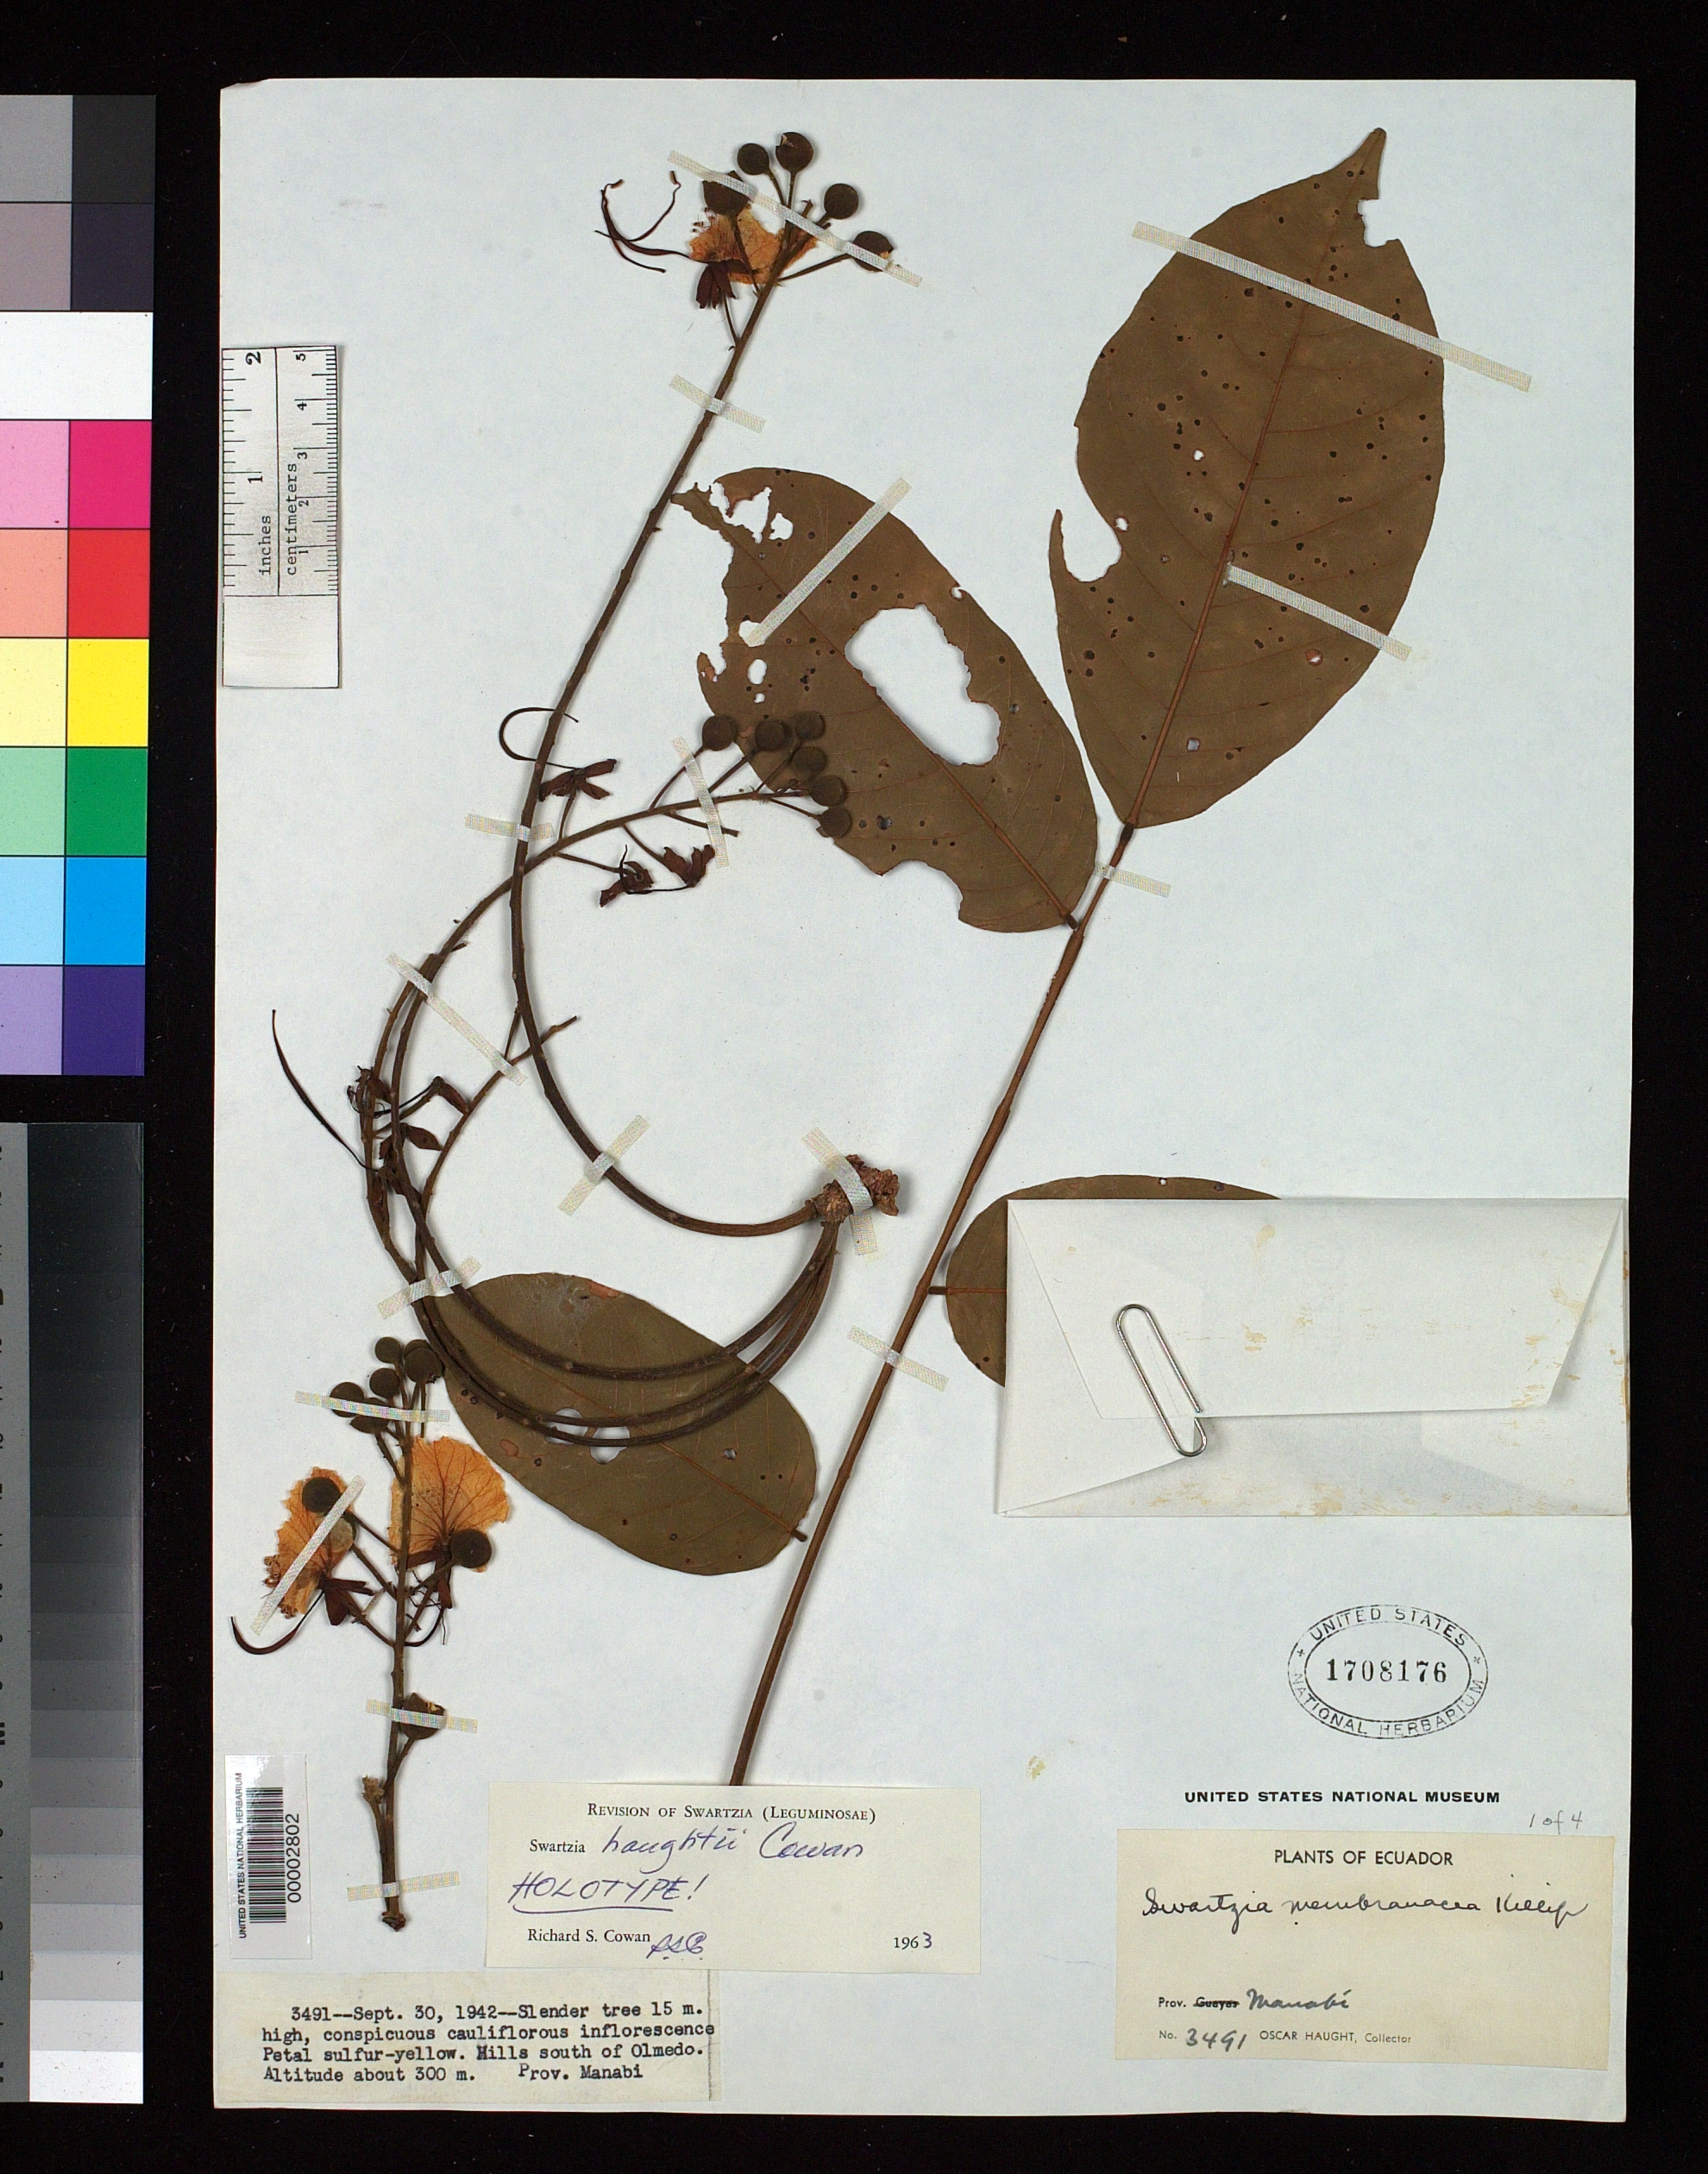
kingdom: Plantae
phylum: Tracheophyta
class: Magnoliopsida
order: Fabales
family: Fabaceae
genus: Swartzia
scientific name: Swartzia haughtii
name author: R.S. Cowan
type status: Holotype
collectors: O. L. Haught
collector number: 3491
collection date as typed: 30 Sep 1942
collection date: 1942-09-30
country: Ecuador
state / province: Manabí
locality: Hills S of Olmedo.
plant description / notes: Only this sheet (US 1708176) is annotated and cited as the holotype, but other sheets bearing this collection number with consecutive sheets numbers are marked as sheets 2, 3 and 4.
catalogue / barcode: US 1708176